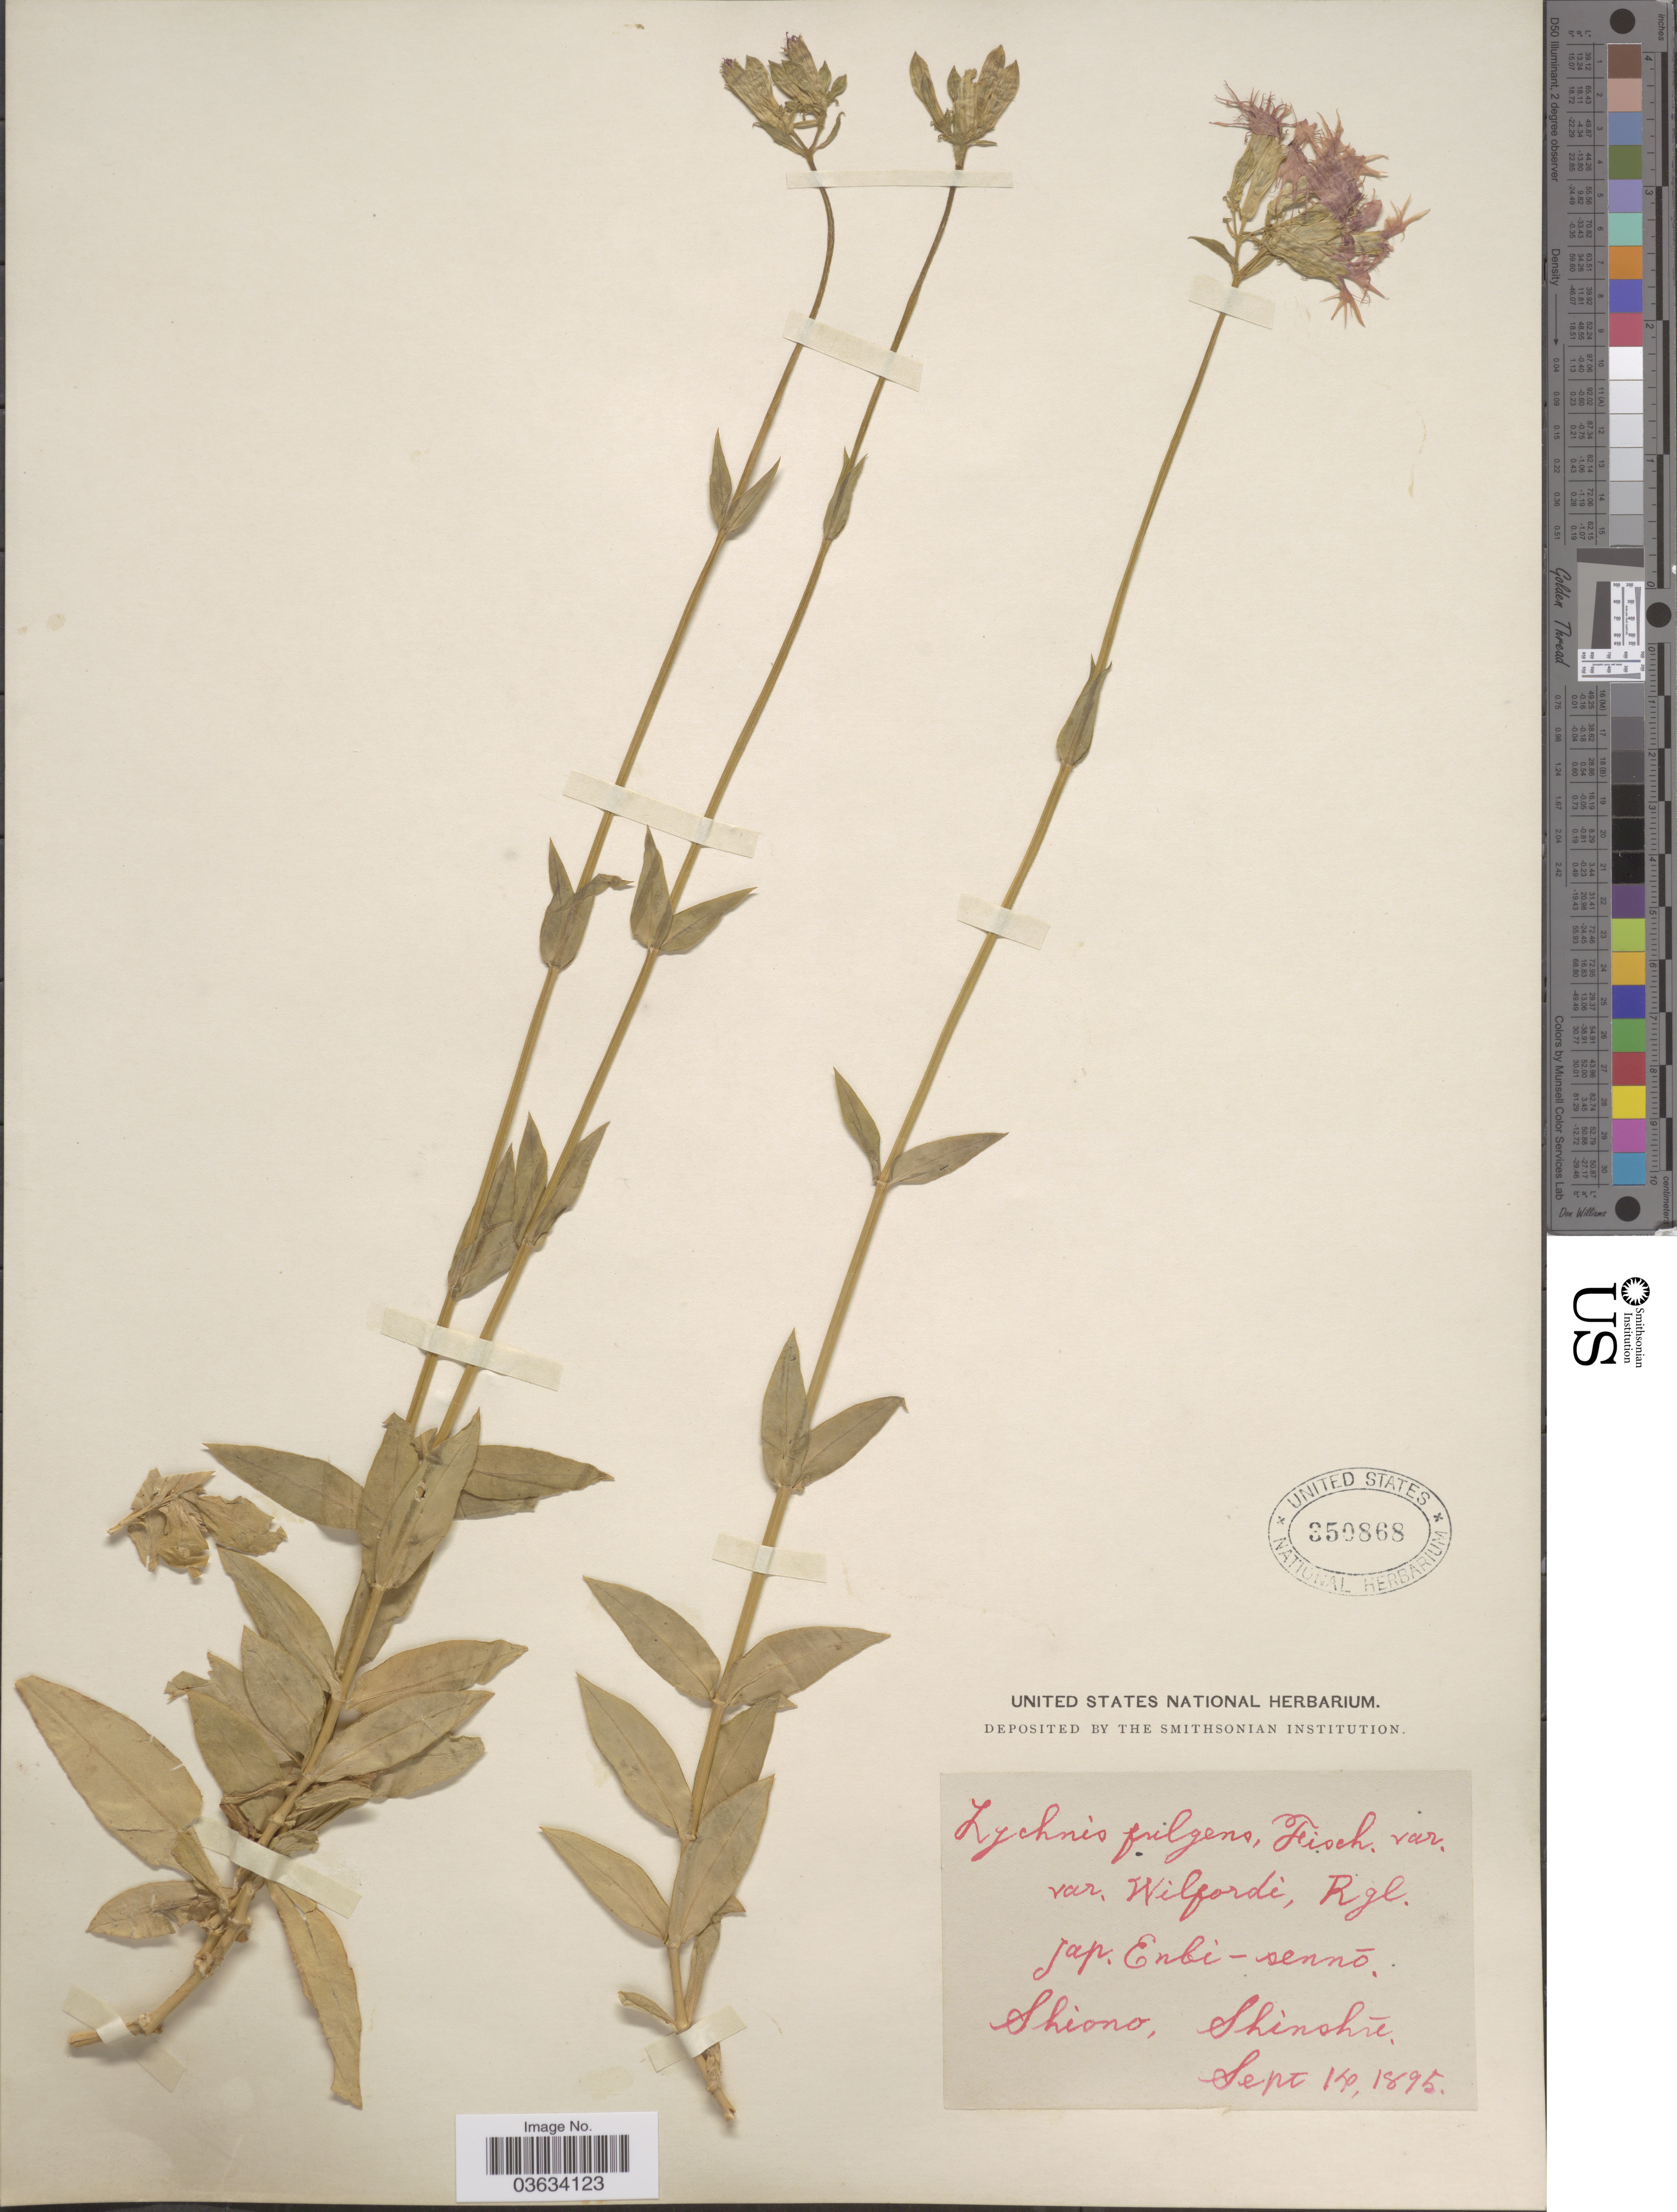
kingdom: Plantae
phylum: Tracheophyta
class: Magnoliopsida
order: Caryophyllales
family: Caryophyllaceae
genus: Silene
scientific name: Silene fulgens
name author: (Fisch.) E.H.L. Krause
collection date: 1895-09-14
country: Japan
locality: Shiono, Shinshu.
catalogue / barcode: US 350868